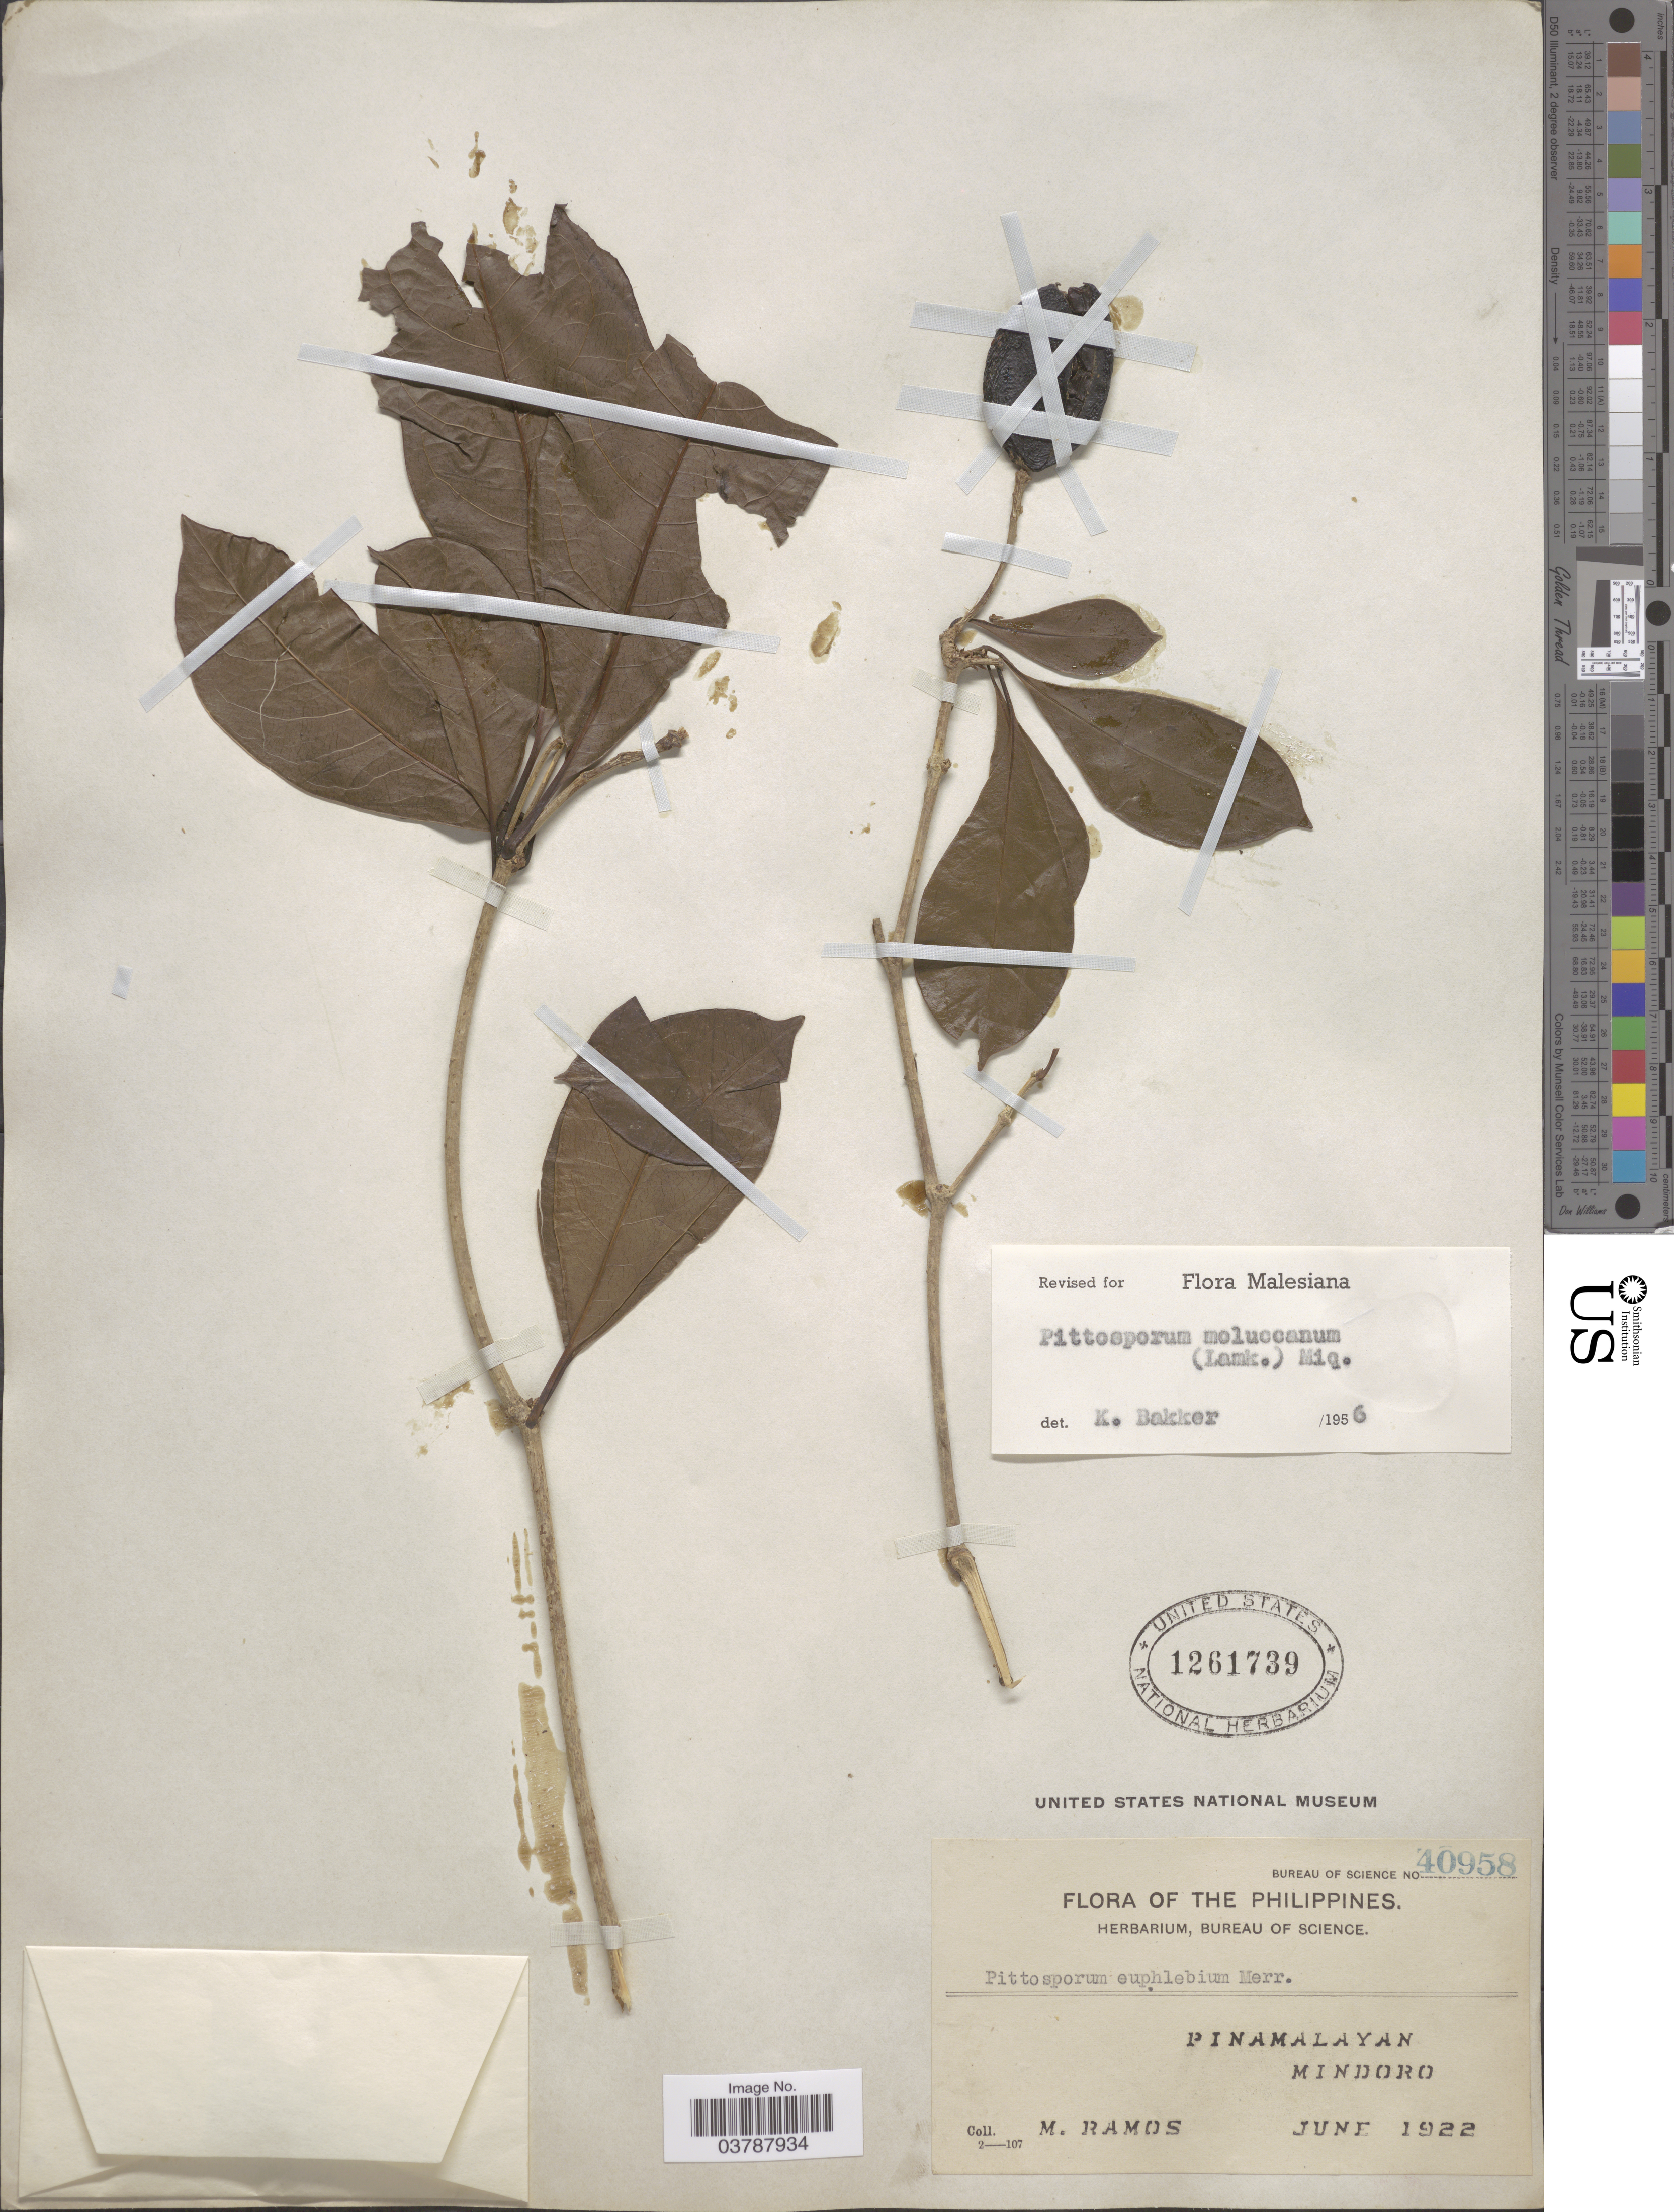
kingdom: Plantae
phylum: Tracheophyta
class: Magnoliopsida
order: Apiales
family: Pittosporaceae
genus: Pittosporum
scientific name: Pittosporum moluccanum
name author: (Lam.) Miq.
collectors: M. Ramos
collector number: Bureau of Science 40958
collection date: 1922-06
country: Philippines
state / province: Mimaropa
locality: Pinamalayan. Mindoro.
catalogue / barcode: US 1261739